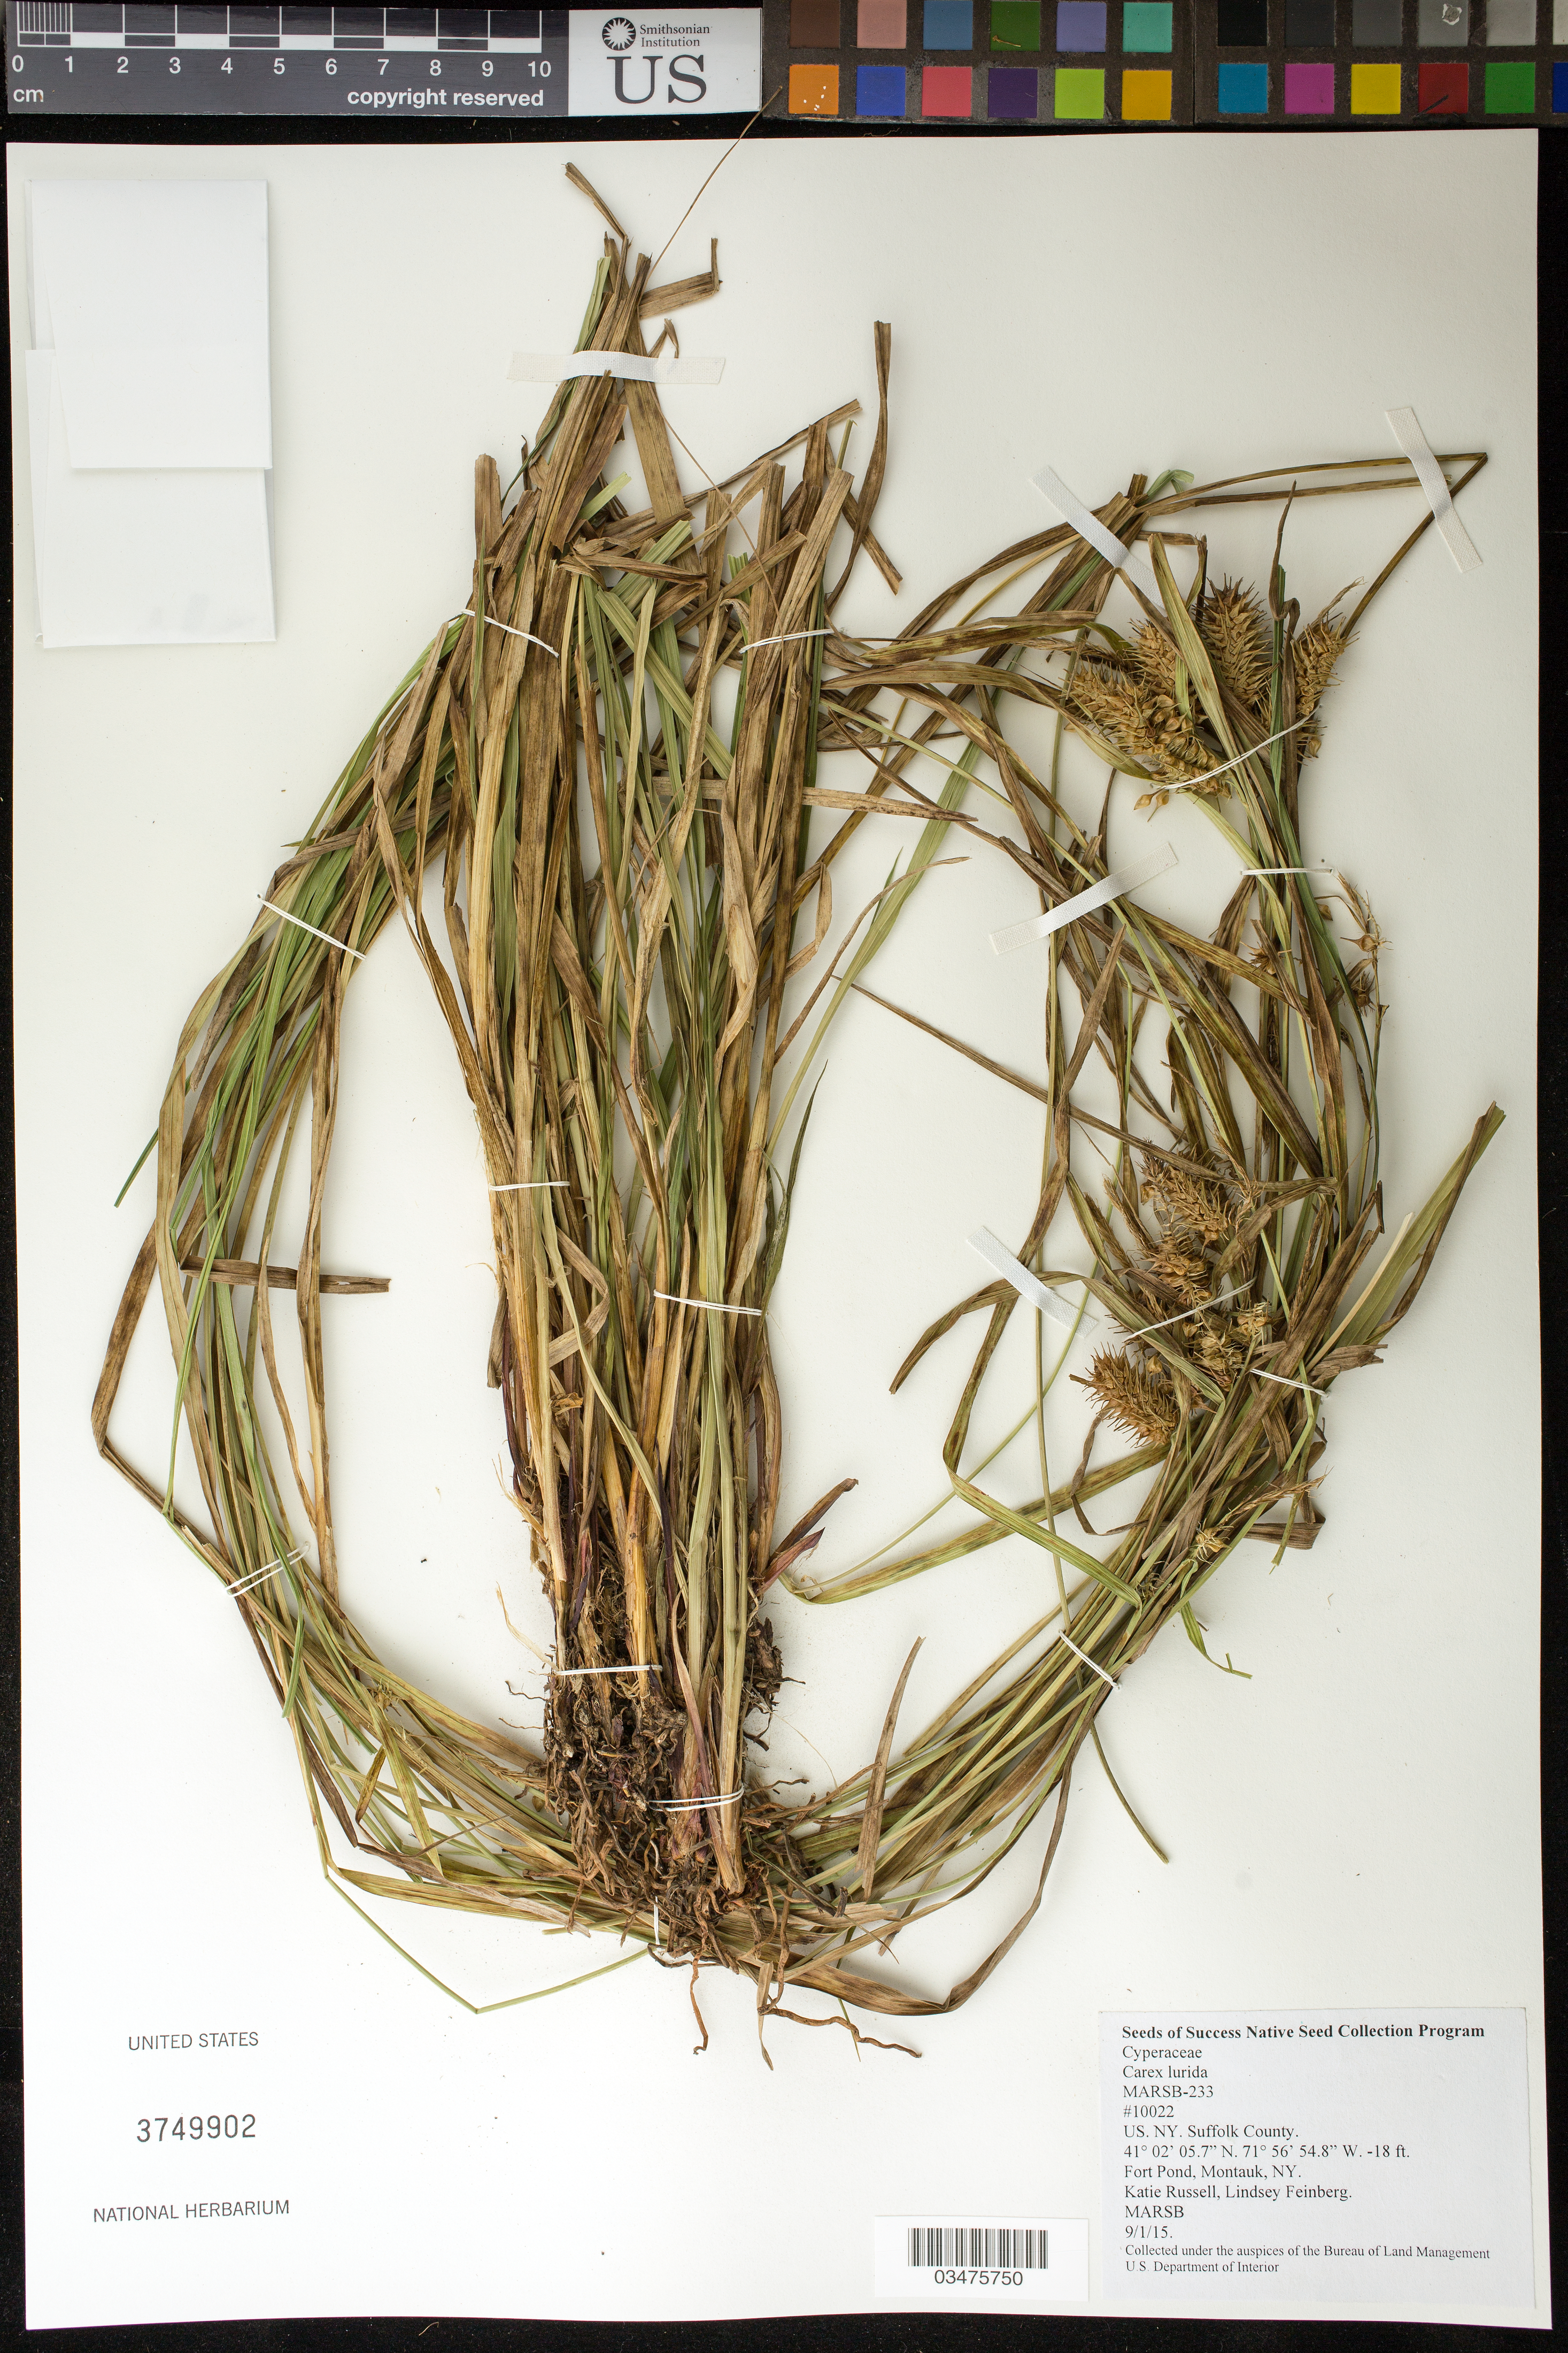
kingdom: Plantae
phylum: Tracheophyta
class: Liliopsida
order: Poales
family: Cyperaceae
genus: Carex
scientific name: Carex lurida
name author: Wahlenb.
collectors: K. Russell & L. Feinberg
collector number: MARSB-233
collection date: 2015-09-01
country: United States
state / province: New York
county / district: Suffolk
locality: Ford Pond, Montauk.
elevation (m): -5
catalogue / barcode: US 3749902